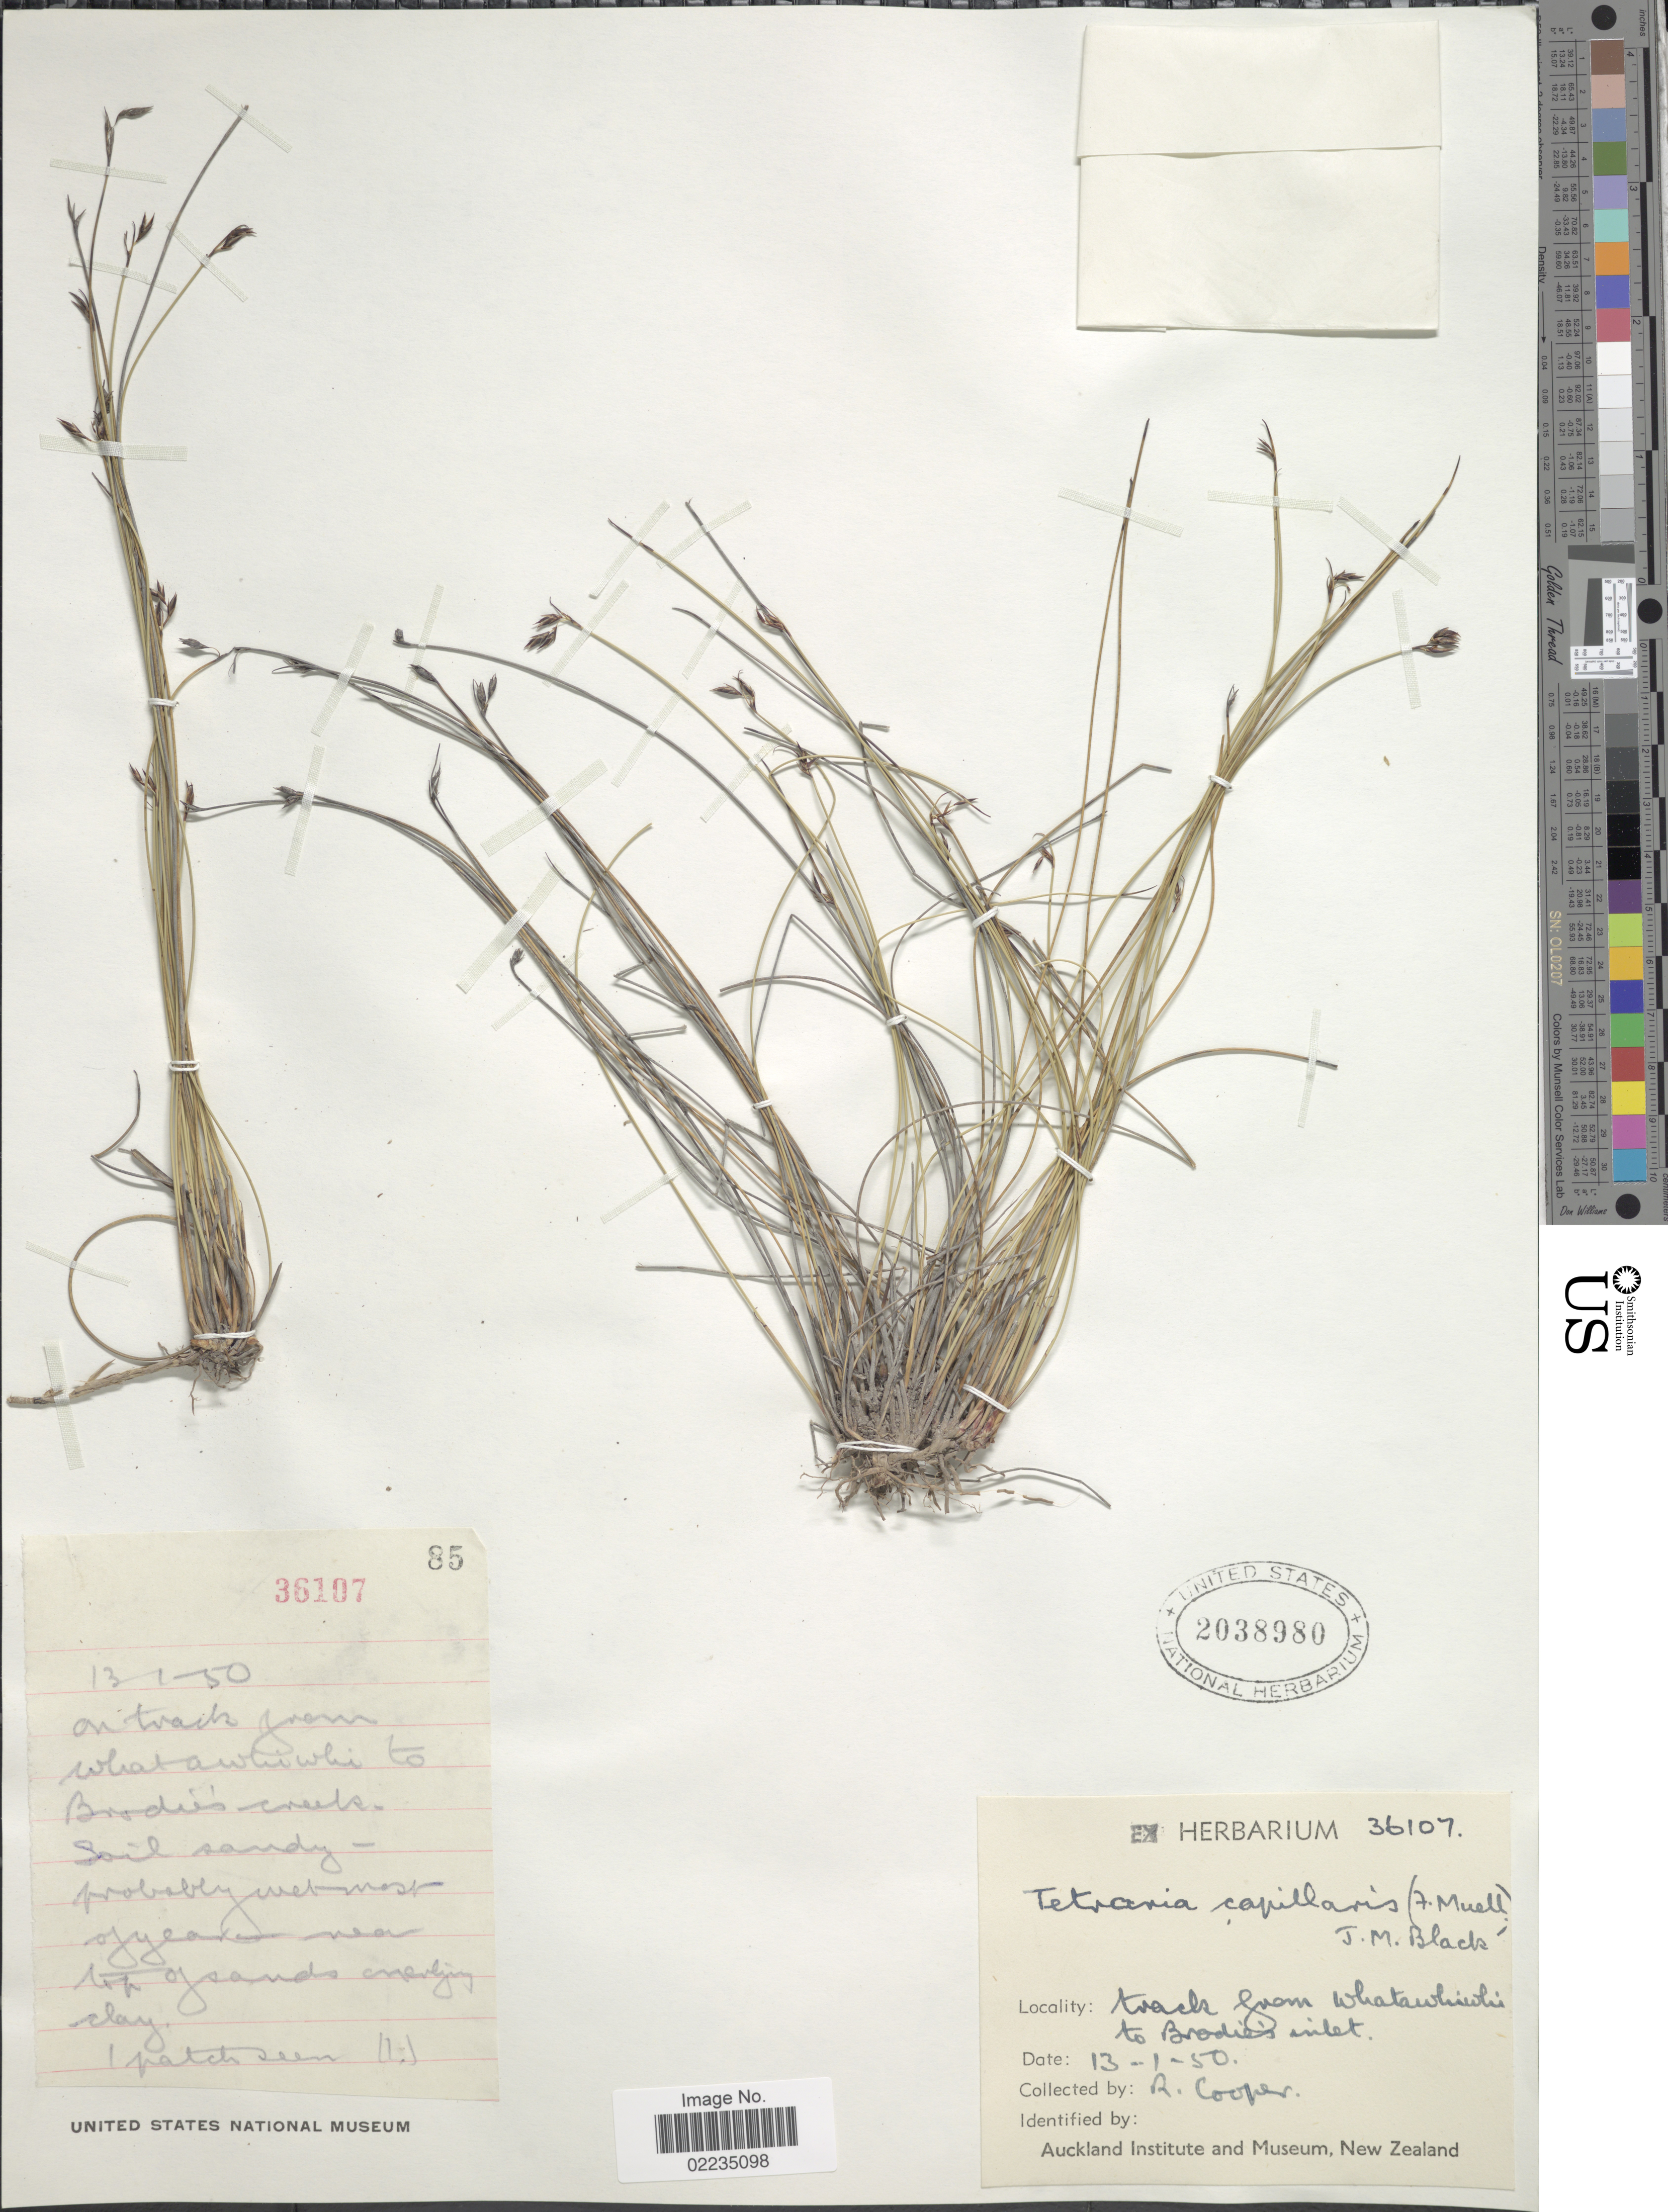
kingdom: Plantae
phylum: Tracheophyta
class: Liliopsida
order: Poales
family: Cyperaceae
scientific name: Netrostylis capillaris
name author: (F. Muell.) R.L. Barrett et al.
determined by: Strong, Mark T., (BOT), Smithsonian Institution - National Museum of Natural History (UNITED STATES)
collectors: R. Cooper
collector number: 36107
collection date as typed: Transcribed d/m/y: 13/1/50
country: New Zealand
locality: Track from Whatawhiwhi to Brodies inlet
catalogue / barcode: US 2038980